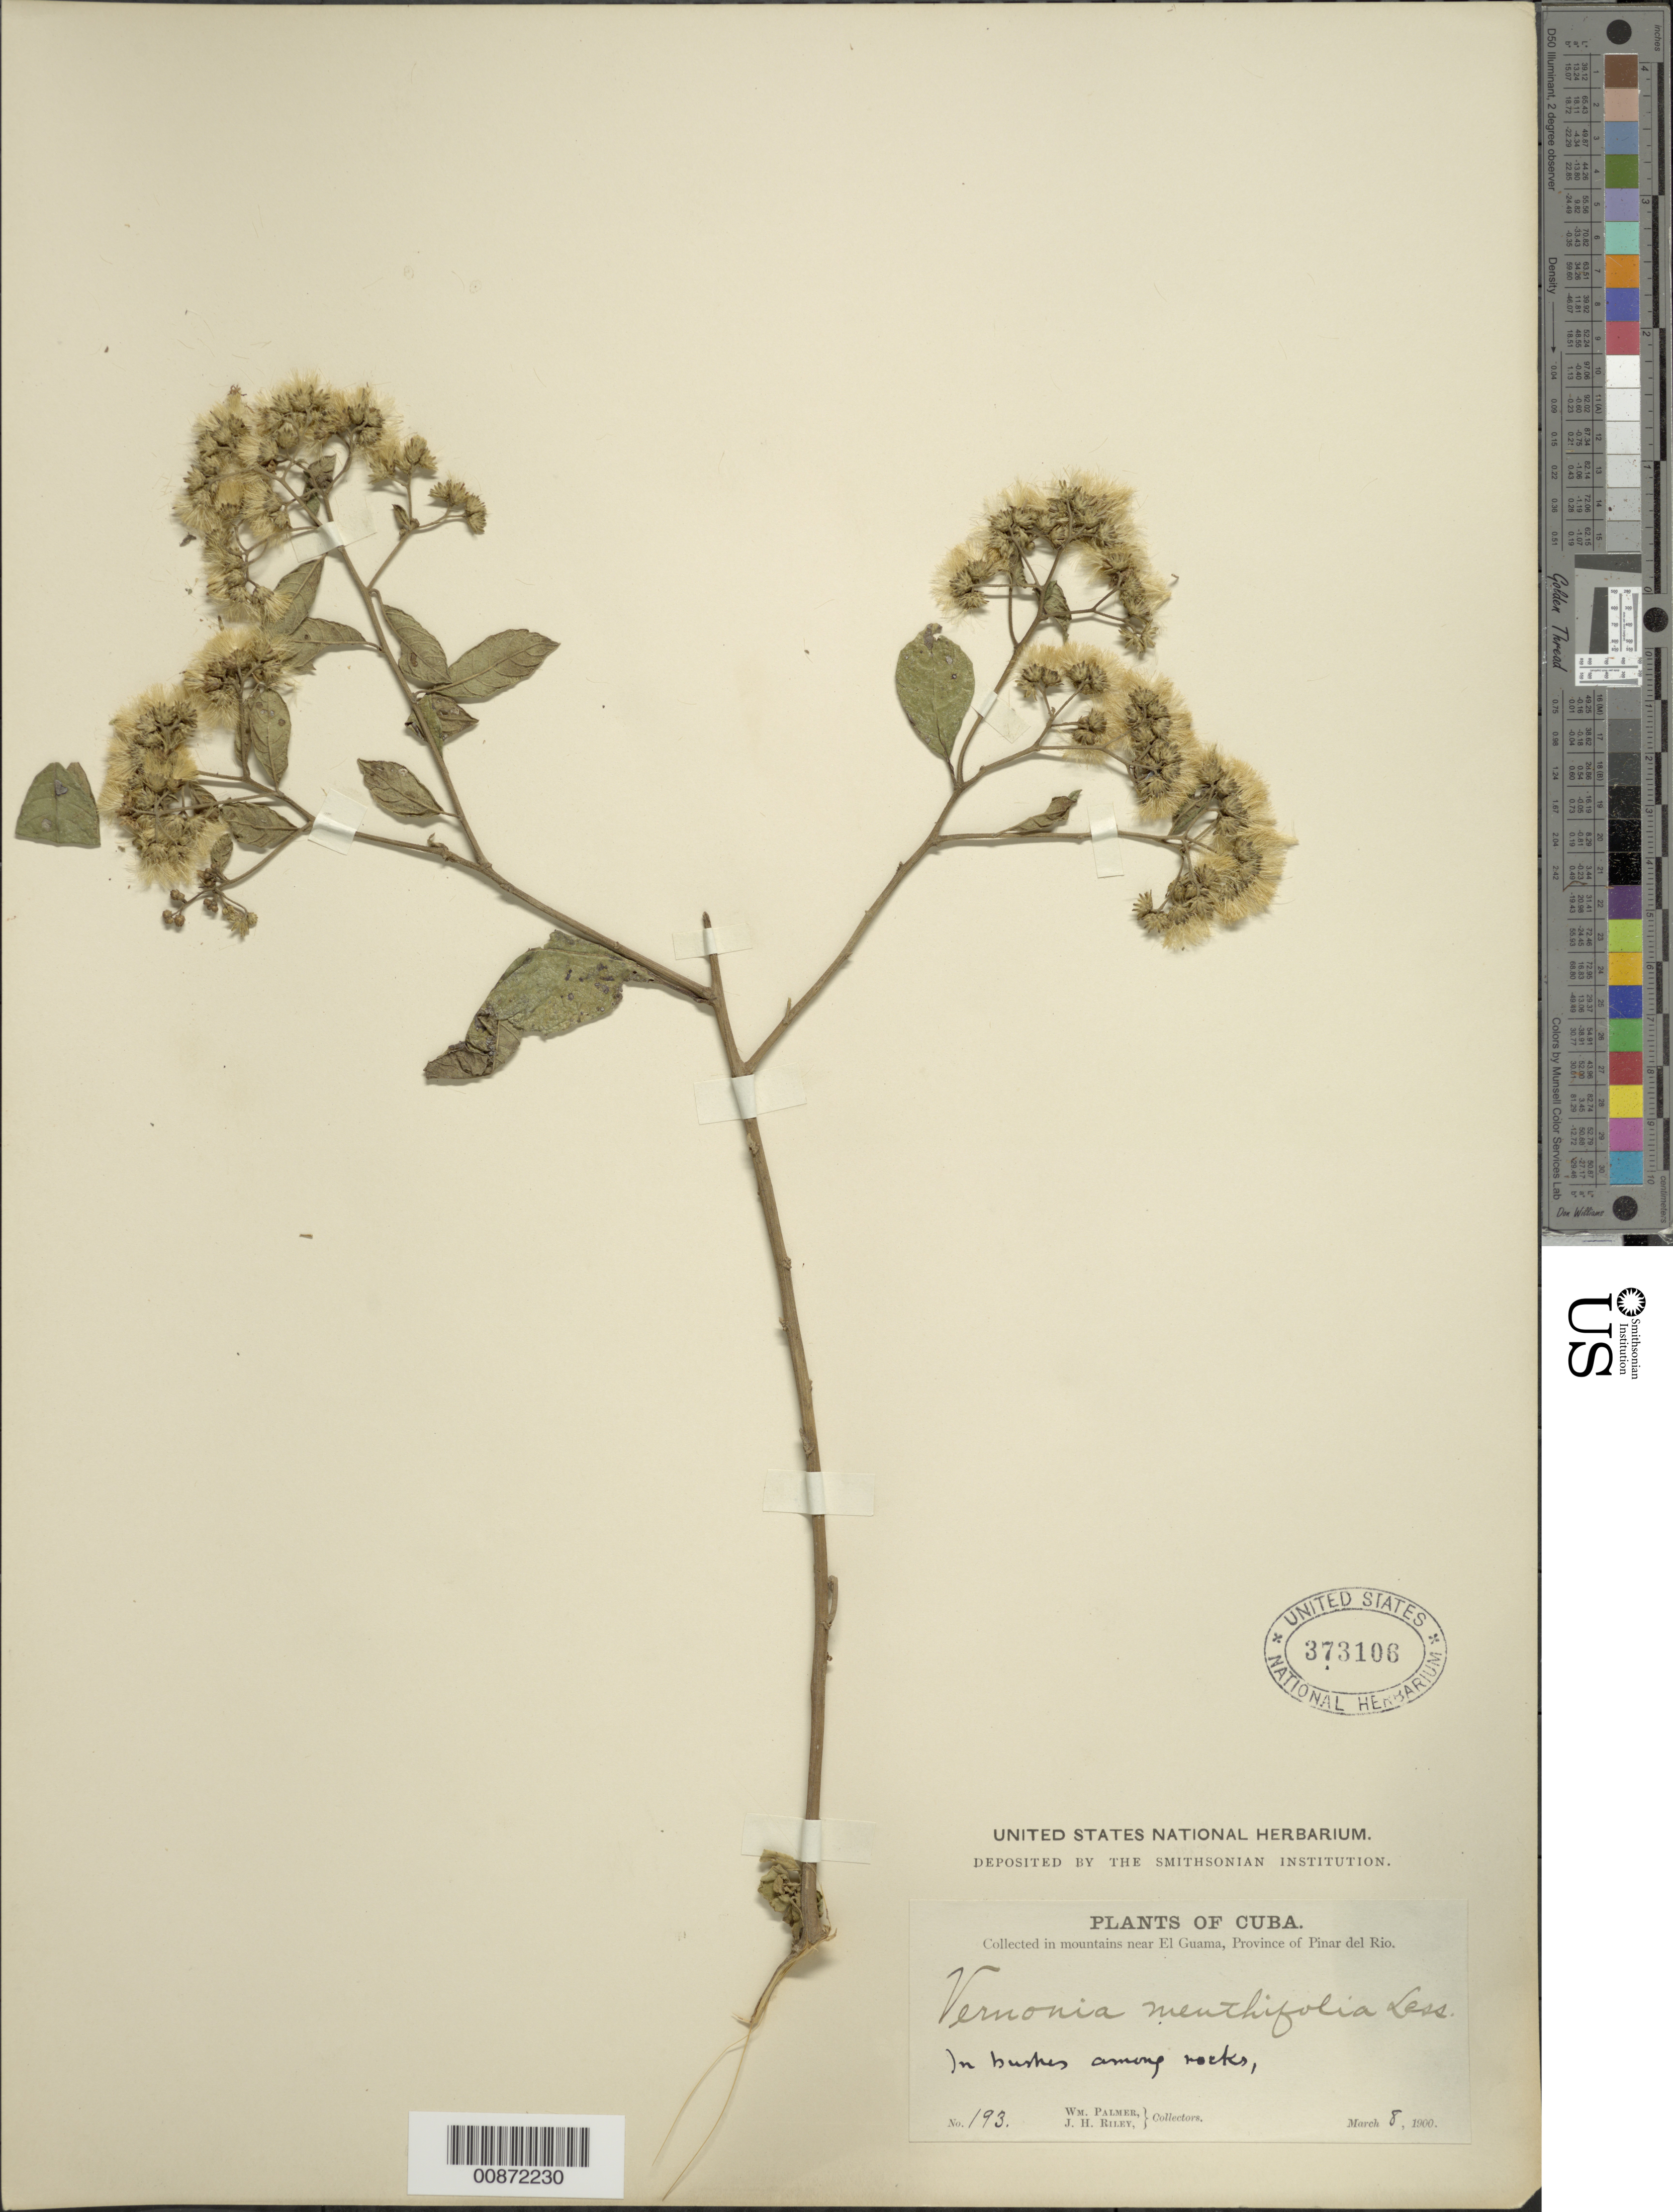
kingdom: Plantae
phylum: Tracheophyta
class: Magnoliopsida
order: Asterales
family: Asteraceae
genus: Vernonanthura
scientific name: Vernonanthura menthifolia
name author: (Poepp. ex Spreng.) H. Rob.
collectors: W. Palmer & J. H. Riley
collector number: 193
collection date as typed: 08 Mar 1900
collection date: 1900-03-08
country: Cuba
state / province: Pinar del Río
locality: Mountains near El Guama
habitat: In bushes among rocks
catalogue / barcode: US 373106